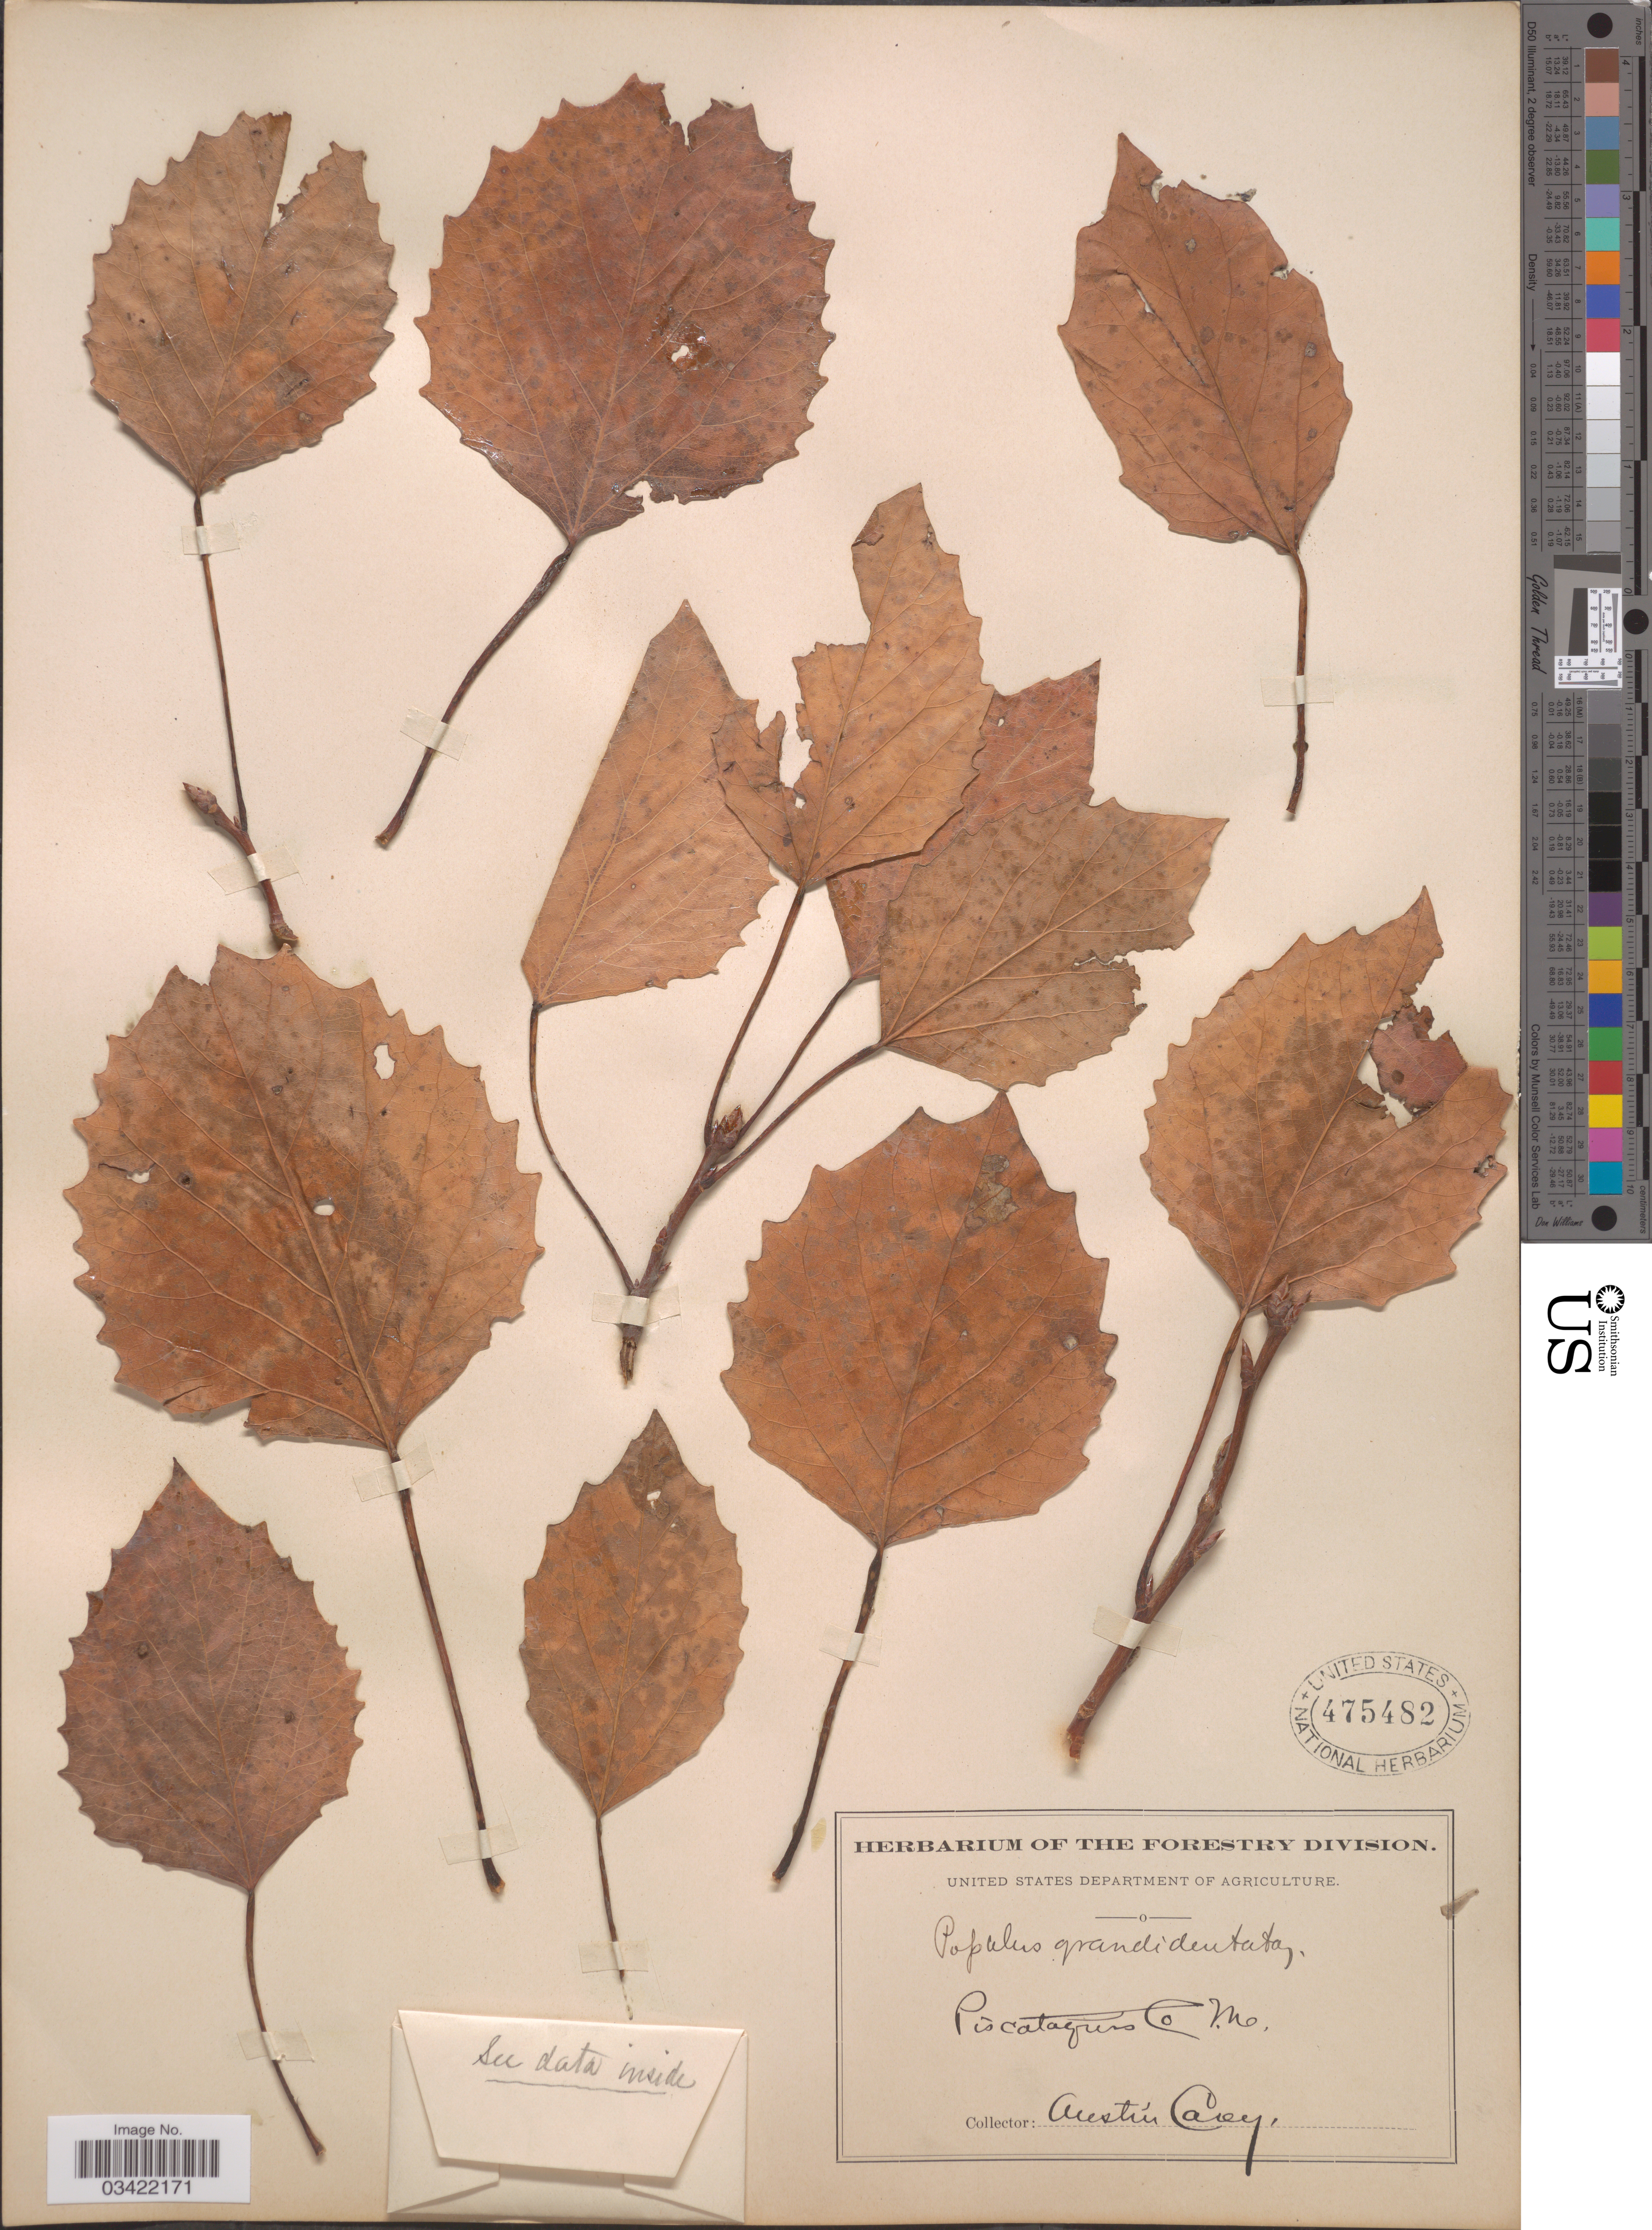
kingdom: Plantae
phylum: Tracheophyta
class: Magnoliopsida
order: Malpighiales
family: Salicaceae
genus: Populus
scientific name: Populus grandidentata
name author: Michx.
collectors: A. Carey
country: United States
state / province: Maine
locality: Piscataquis Co.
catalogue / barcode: US 475482